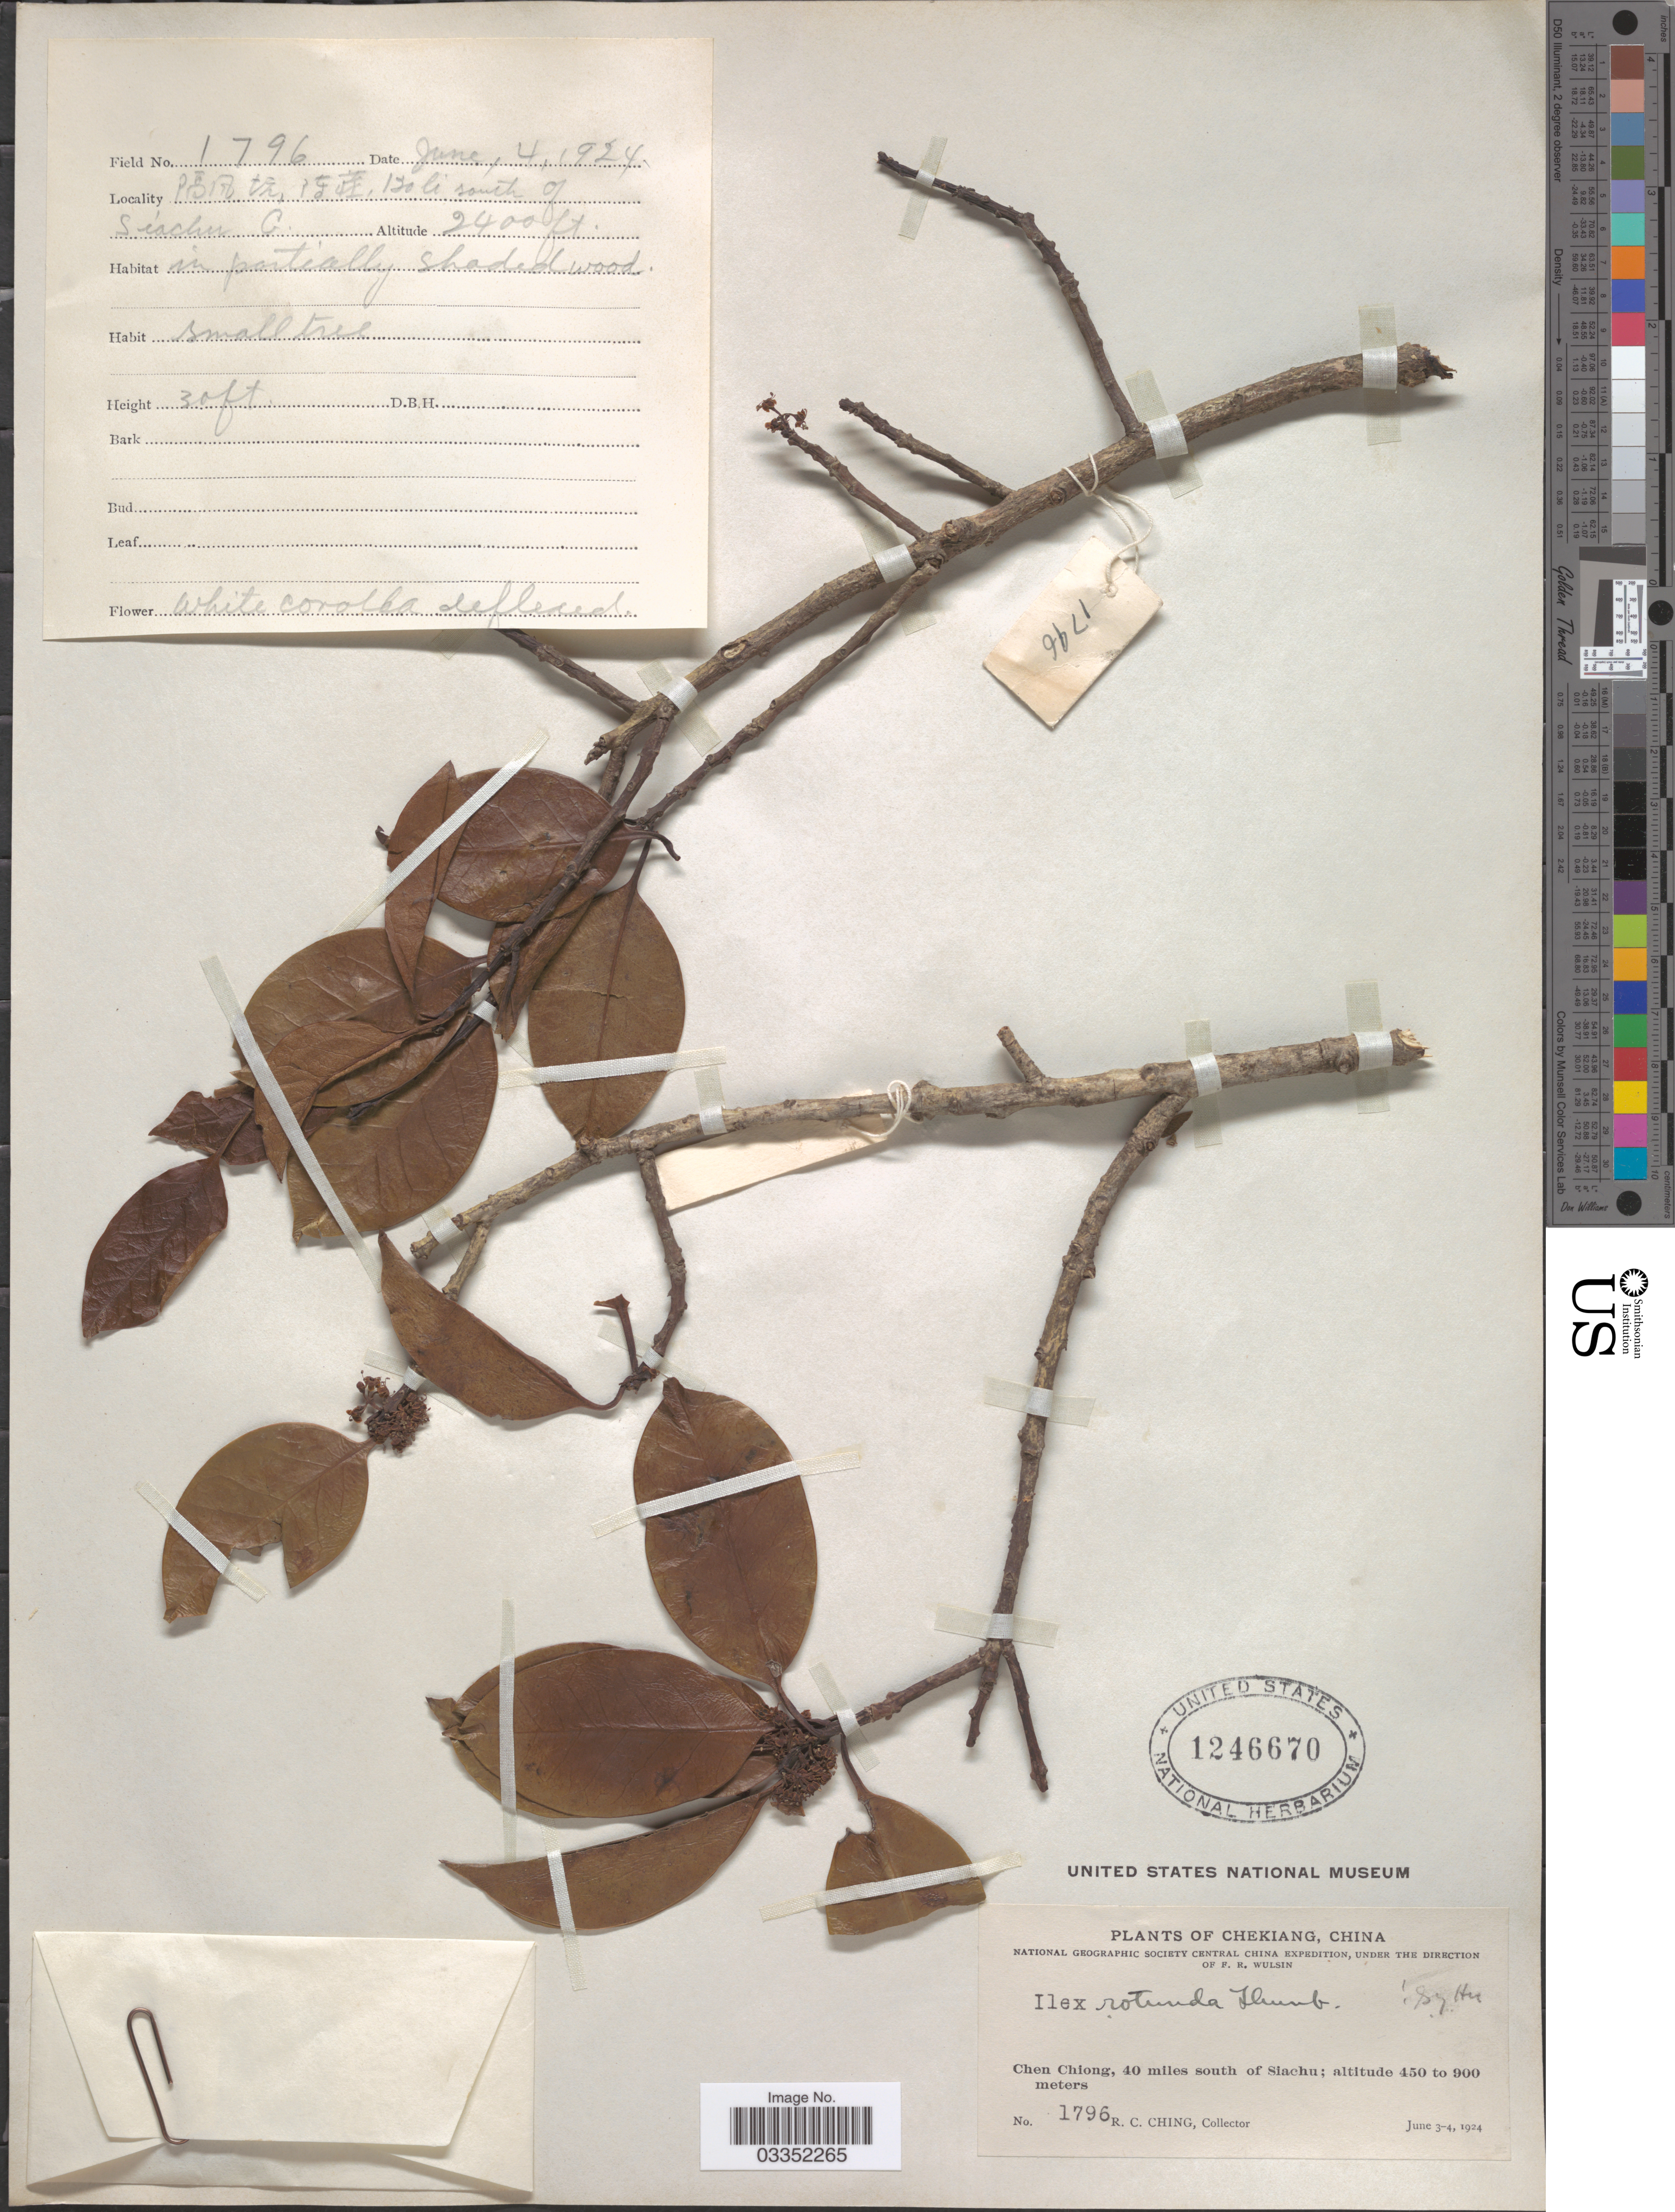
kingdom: Plantae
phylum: Tracheophyta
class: Magnoliopsida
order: Aquifoliales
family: Aquifoliaceae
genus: Ilex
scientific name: Ilex rotunda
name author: Thunb.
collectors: R. C. Ching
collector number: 1796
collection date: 1924-06-04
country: China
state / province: Zhejiang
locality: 120 li. South (40 miles south) of Siachu, Chongqing.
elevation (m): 732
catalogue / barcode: US 1246670